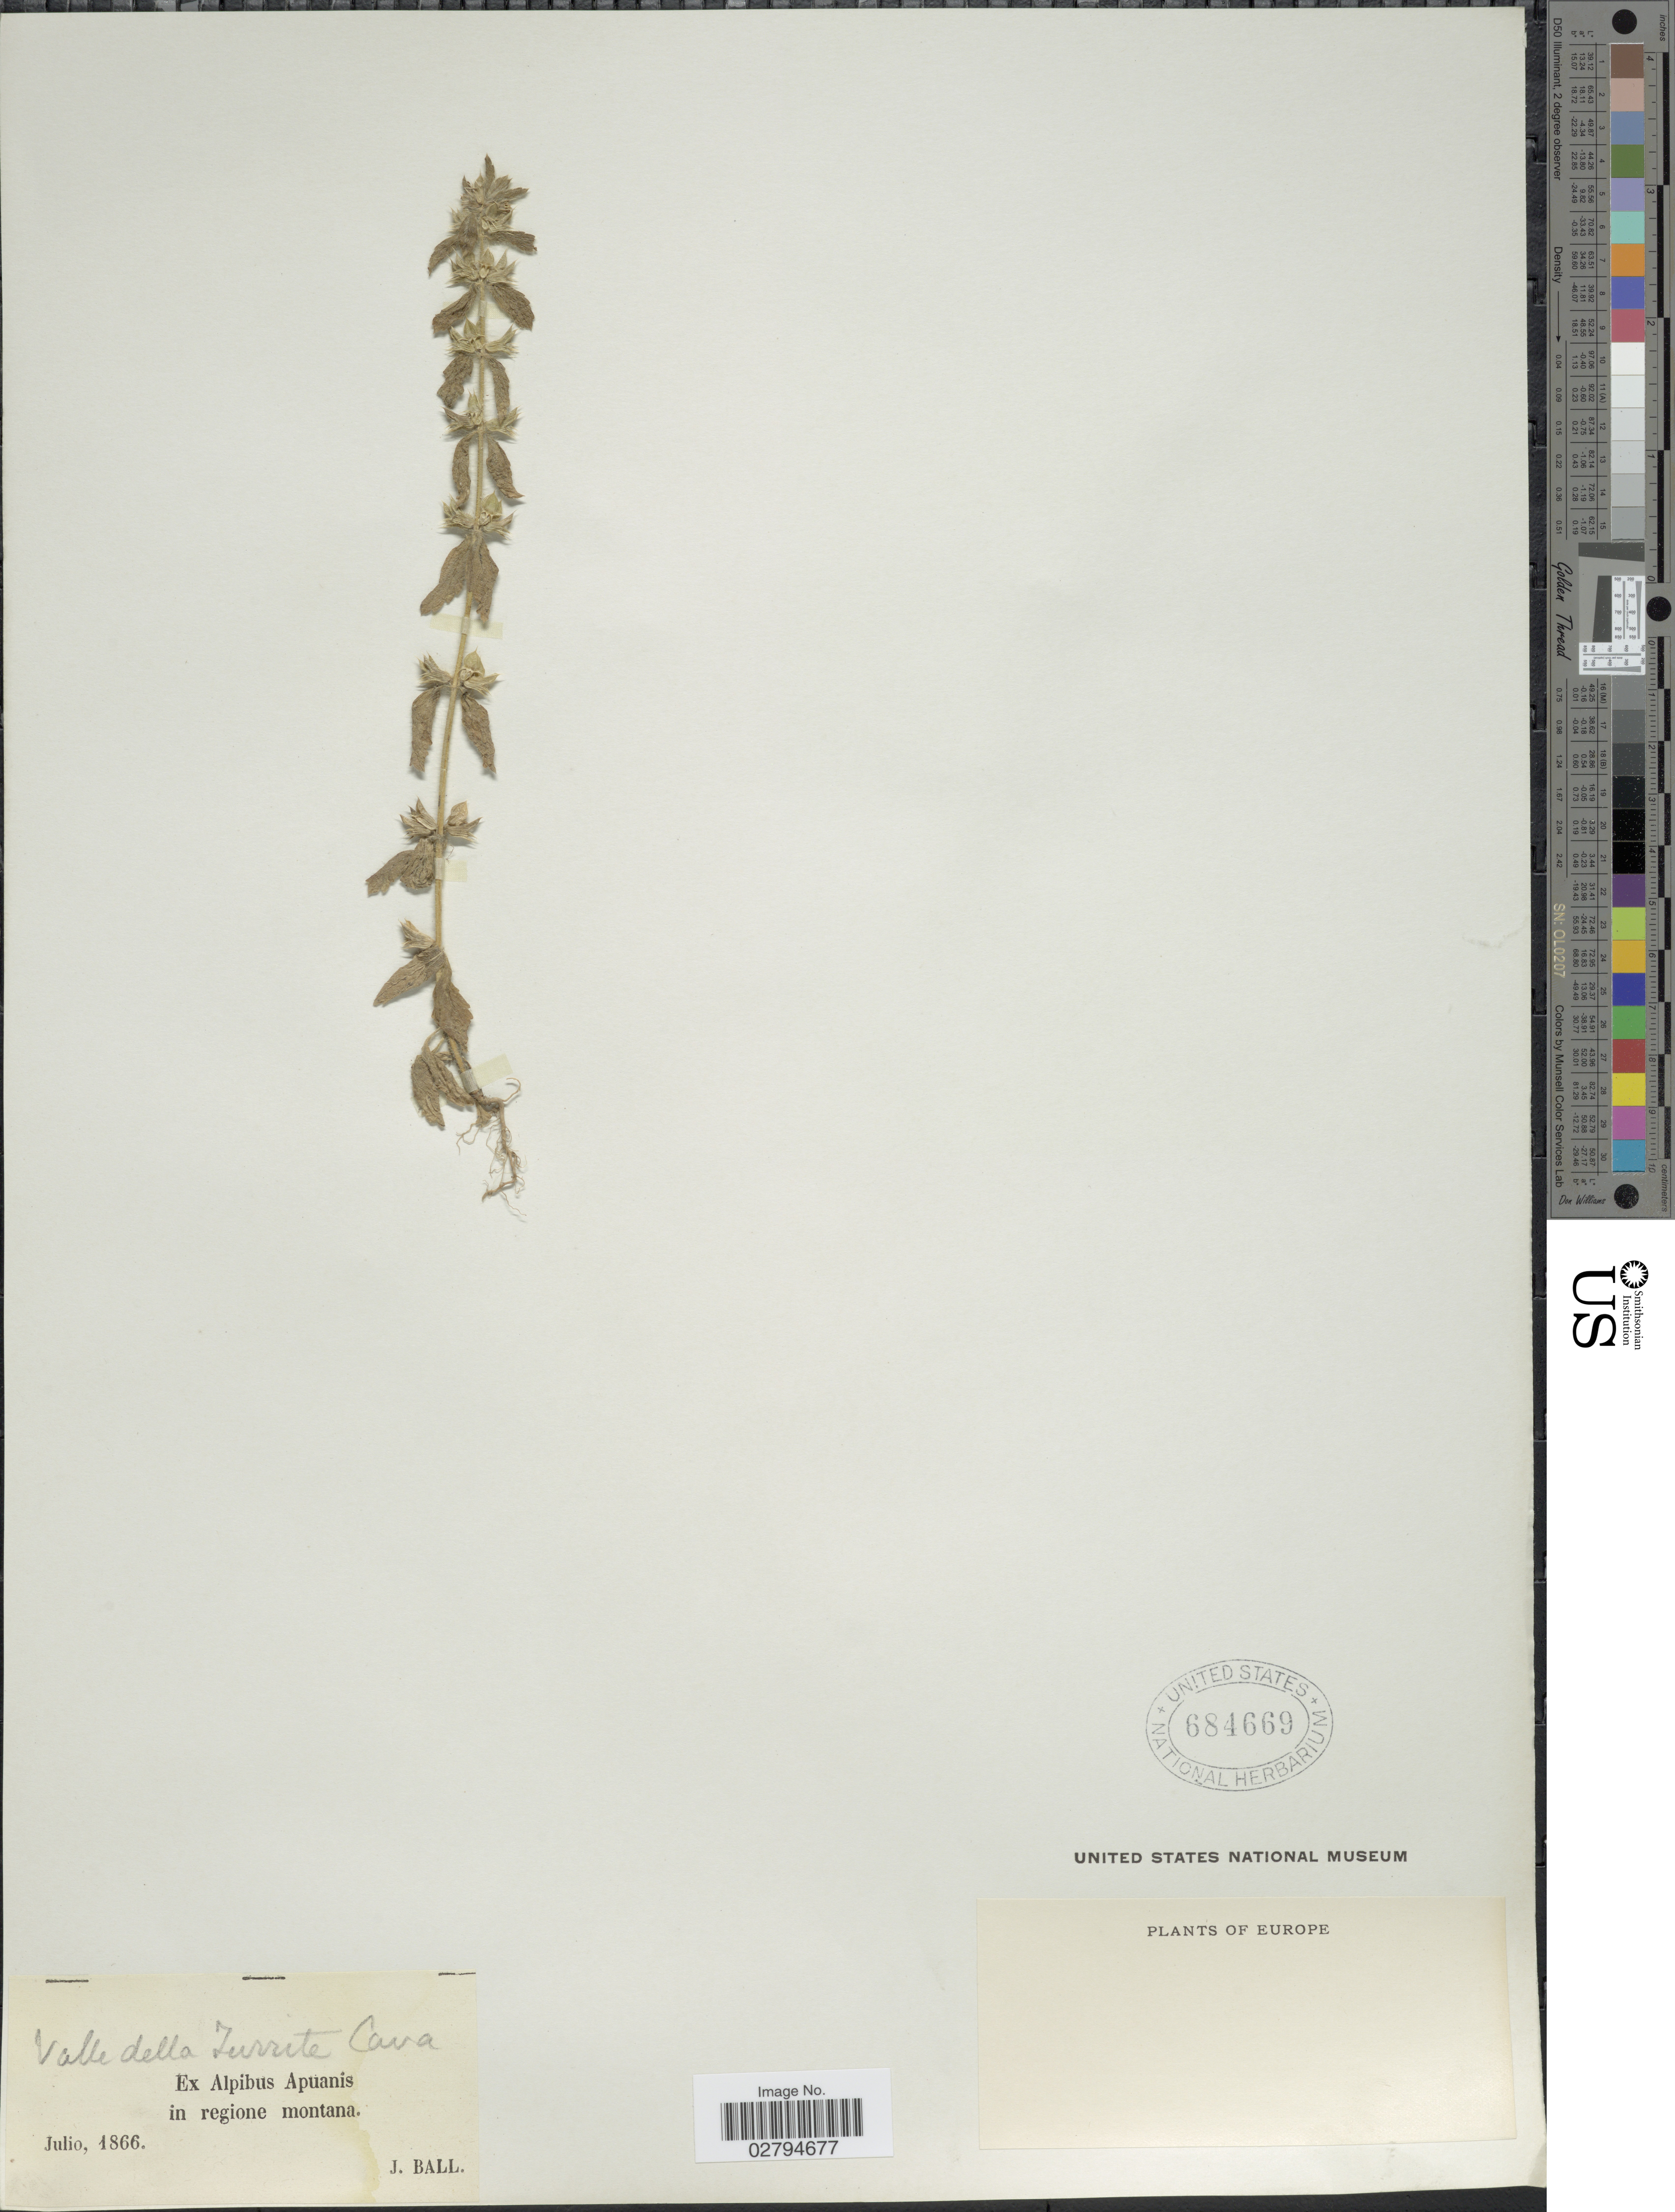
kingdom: Plantae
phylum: Tracheophyta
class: Magnoliopsida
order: Lamiales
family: Lamiaceae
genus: Galeopsis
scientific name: Galeopsis sp.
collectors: J. Ball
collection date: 1866-07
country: Italy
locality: Europe. Alpibus Apuanis in regione montana. Valle della Turrite Cava.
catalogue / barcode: US 684669